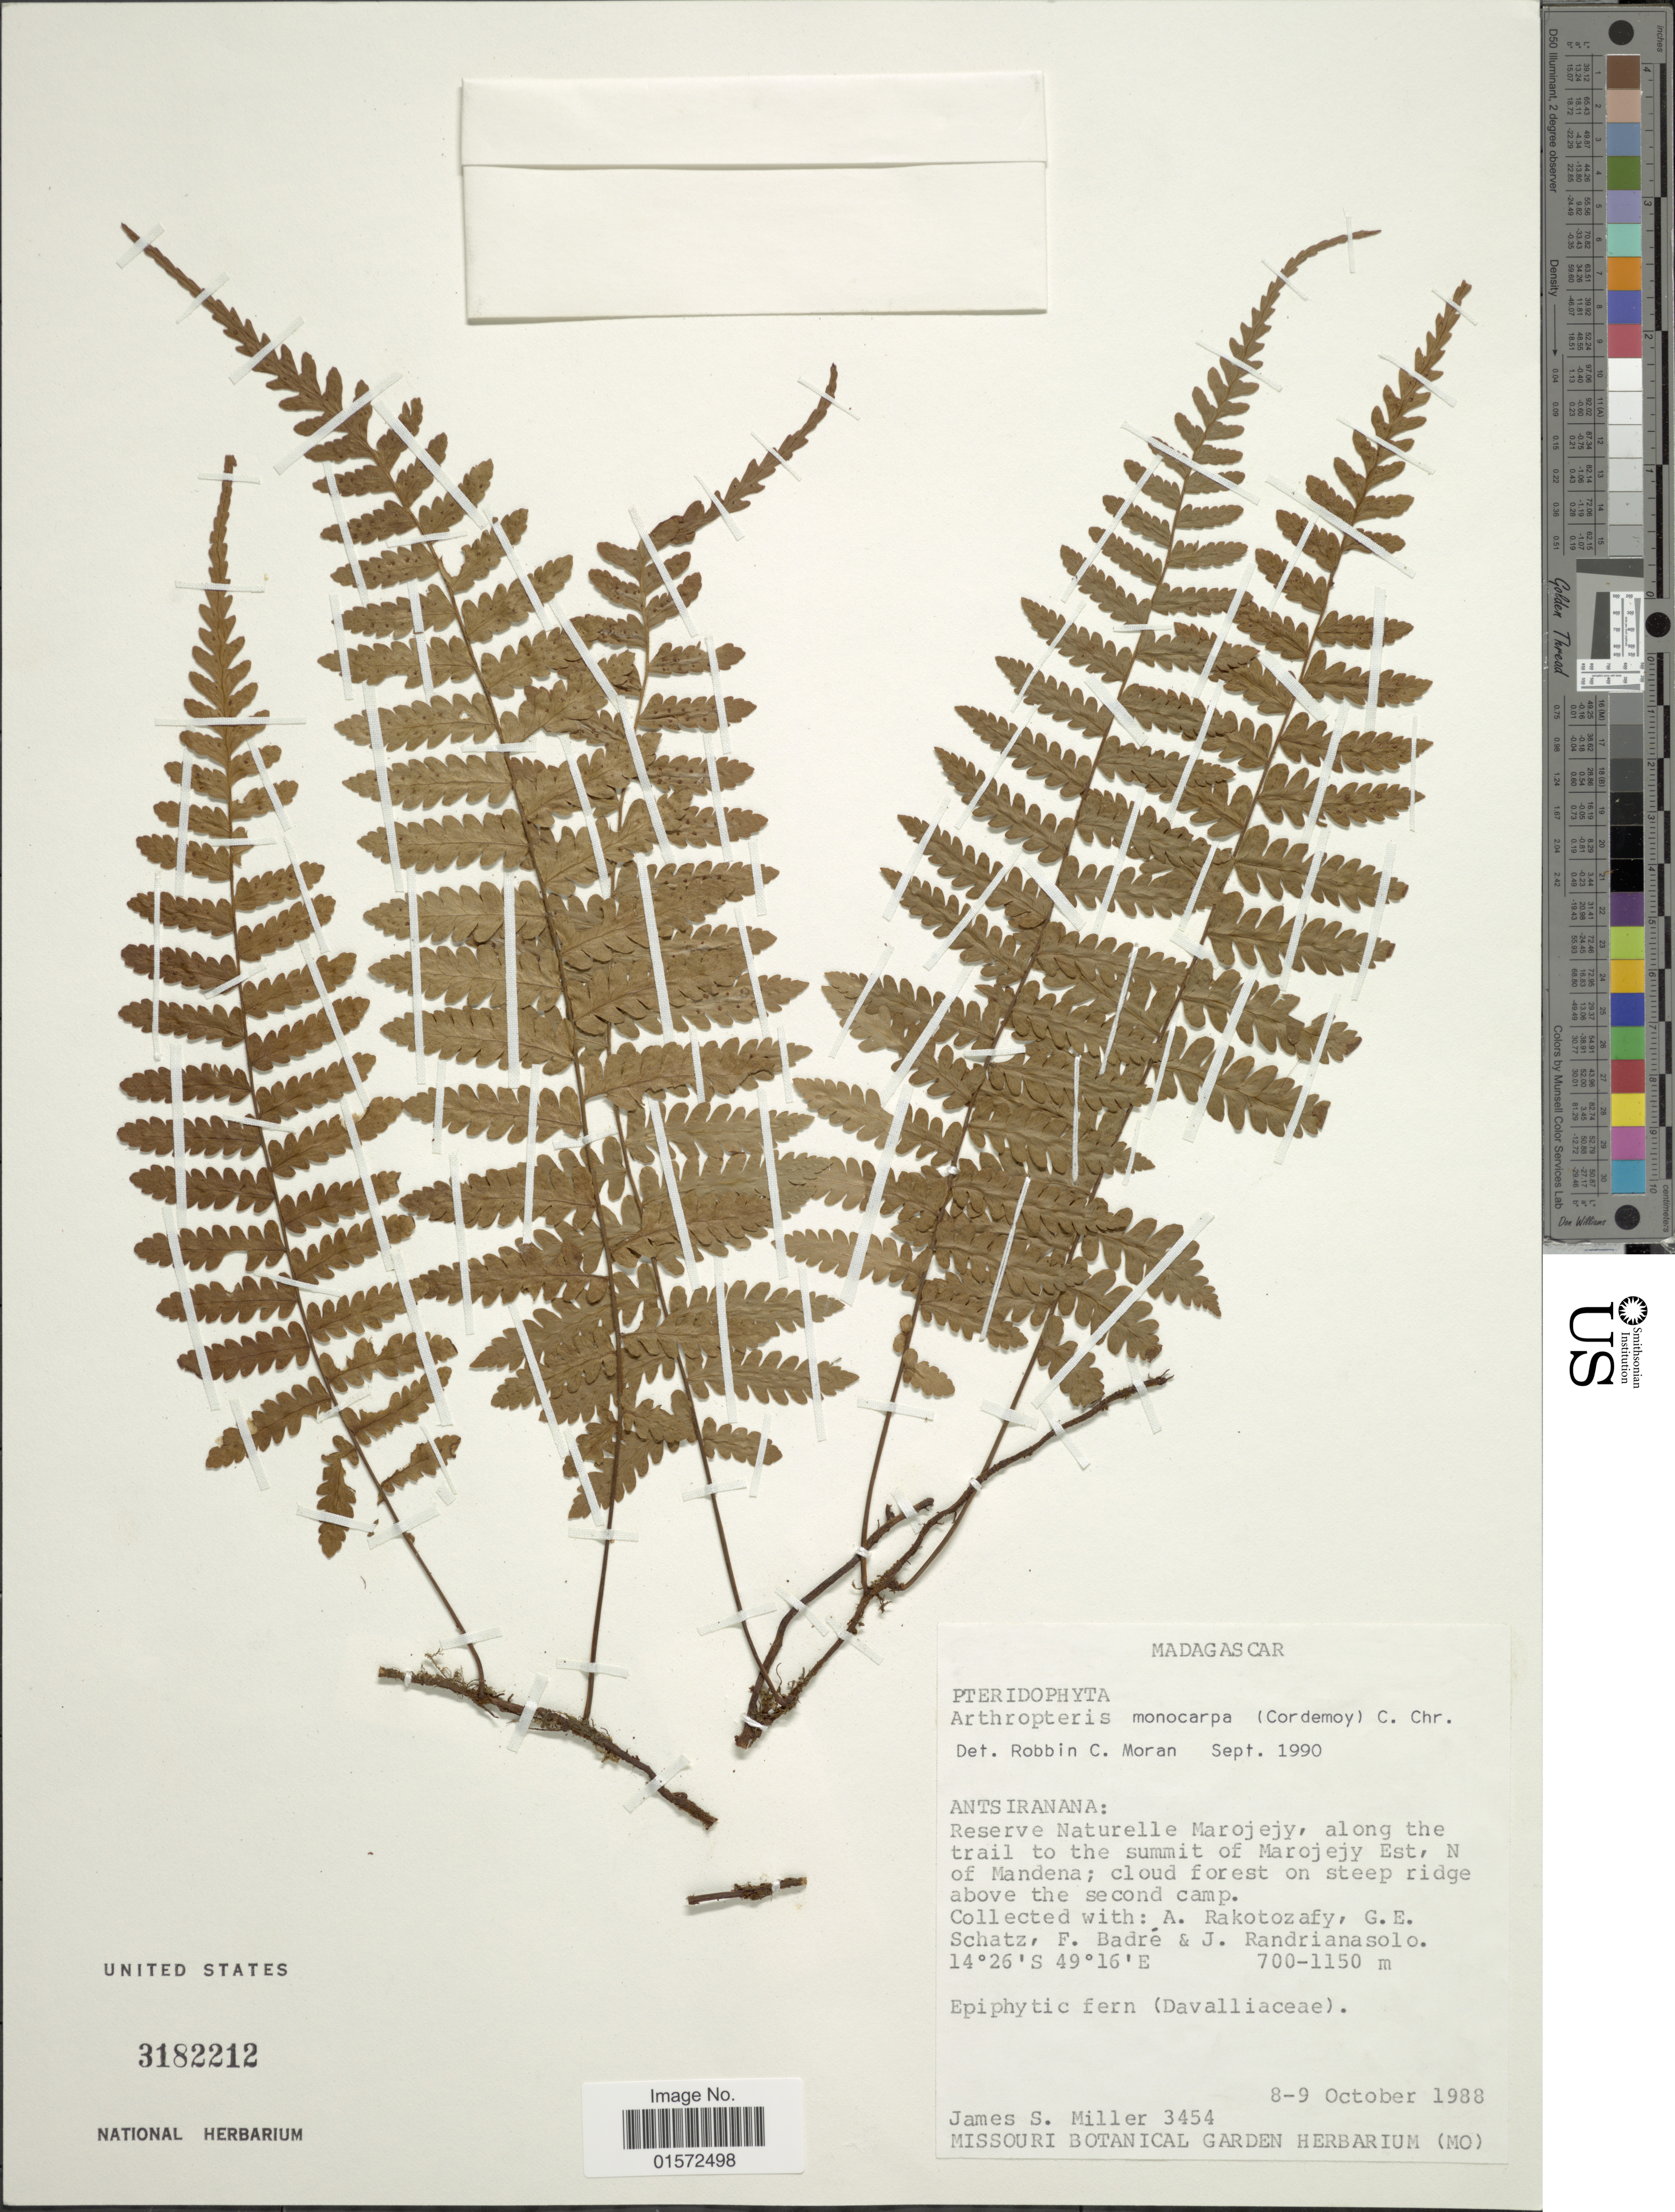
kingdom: Plantae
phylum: Tracheophyta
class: Polypodiopsida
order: Polypodiales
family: Tectariaceae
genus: Arthropteris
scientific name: Arthropteris monocarpa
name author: (Cordem.) C. Chr.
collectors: J. S. Miller, A. Rakotozafy, G. Schatz, F. Badré & J. Randrianasolo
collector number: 3454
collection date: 1988-10-08/1988-10-09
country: Madagascar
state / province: Sava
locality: Reserve naturelle Marojejy, Along the trail to the summit of Marojejy est, N of Mandena.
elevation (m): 700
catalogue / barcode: US 3182212